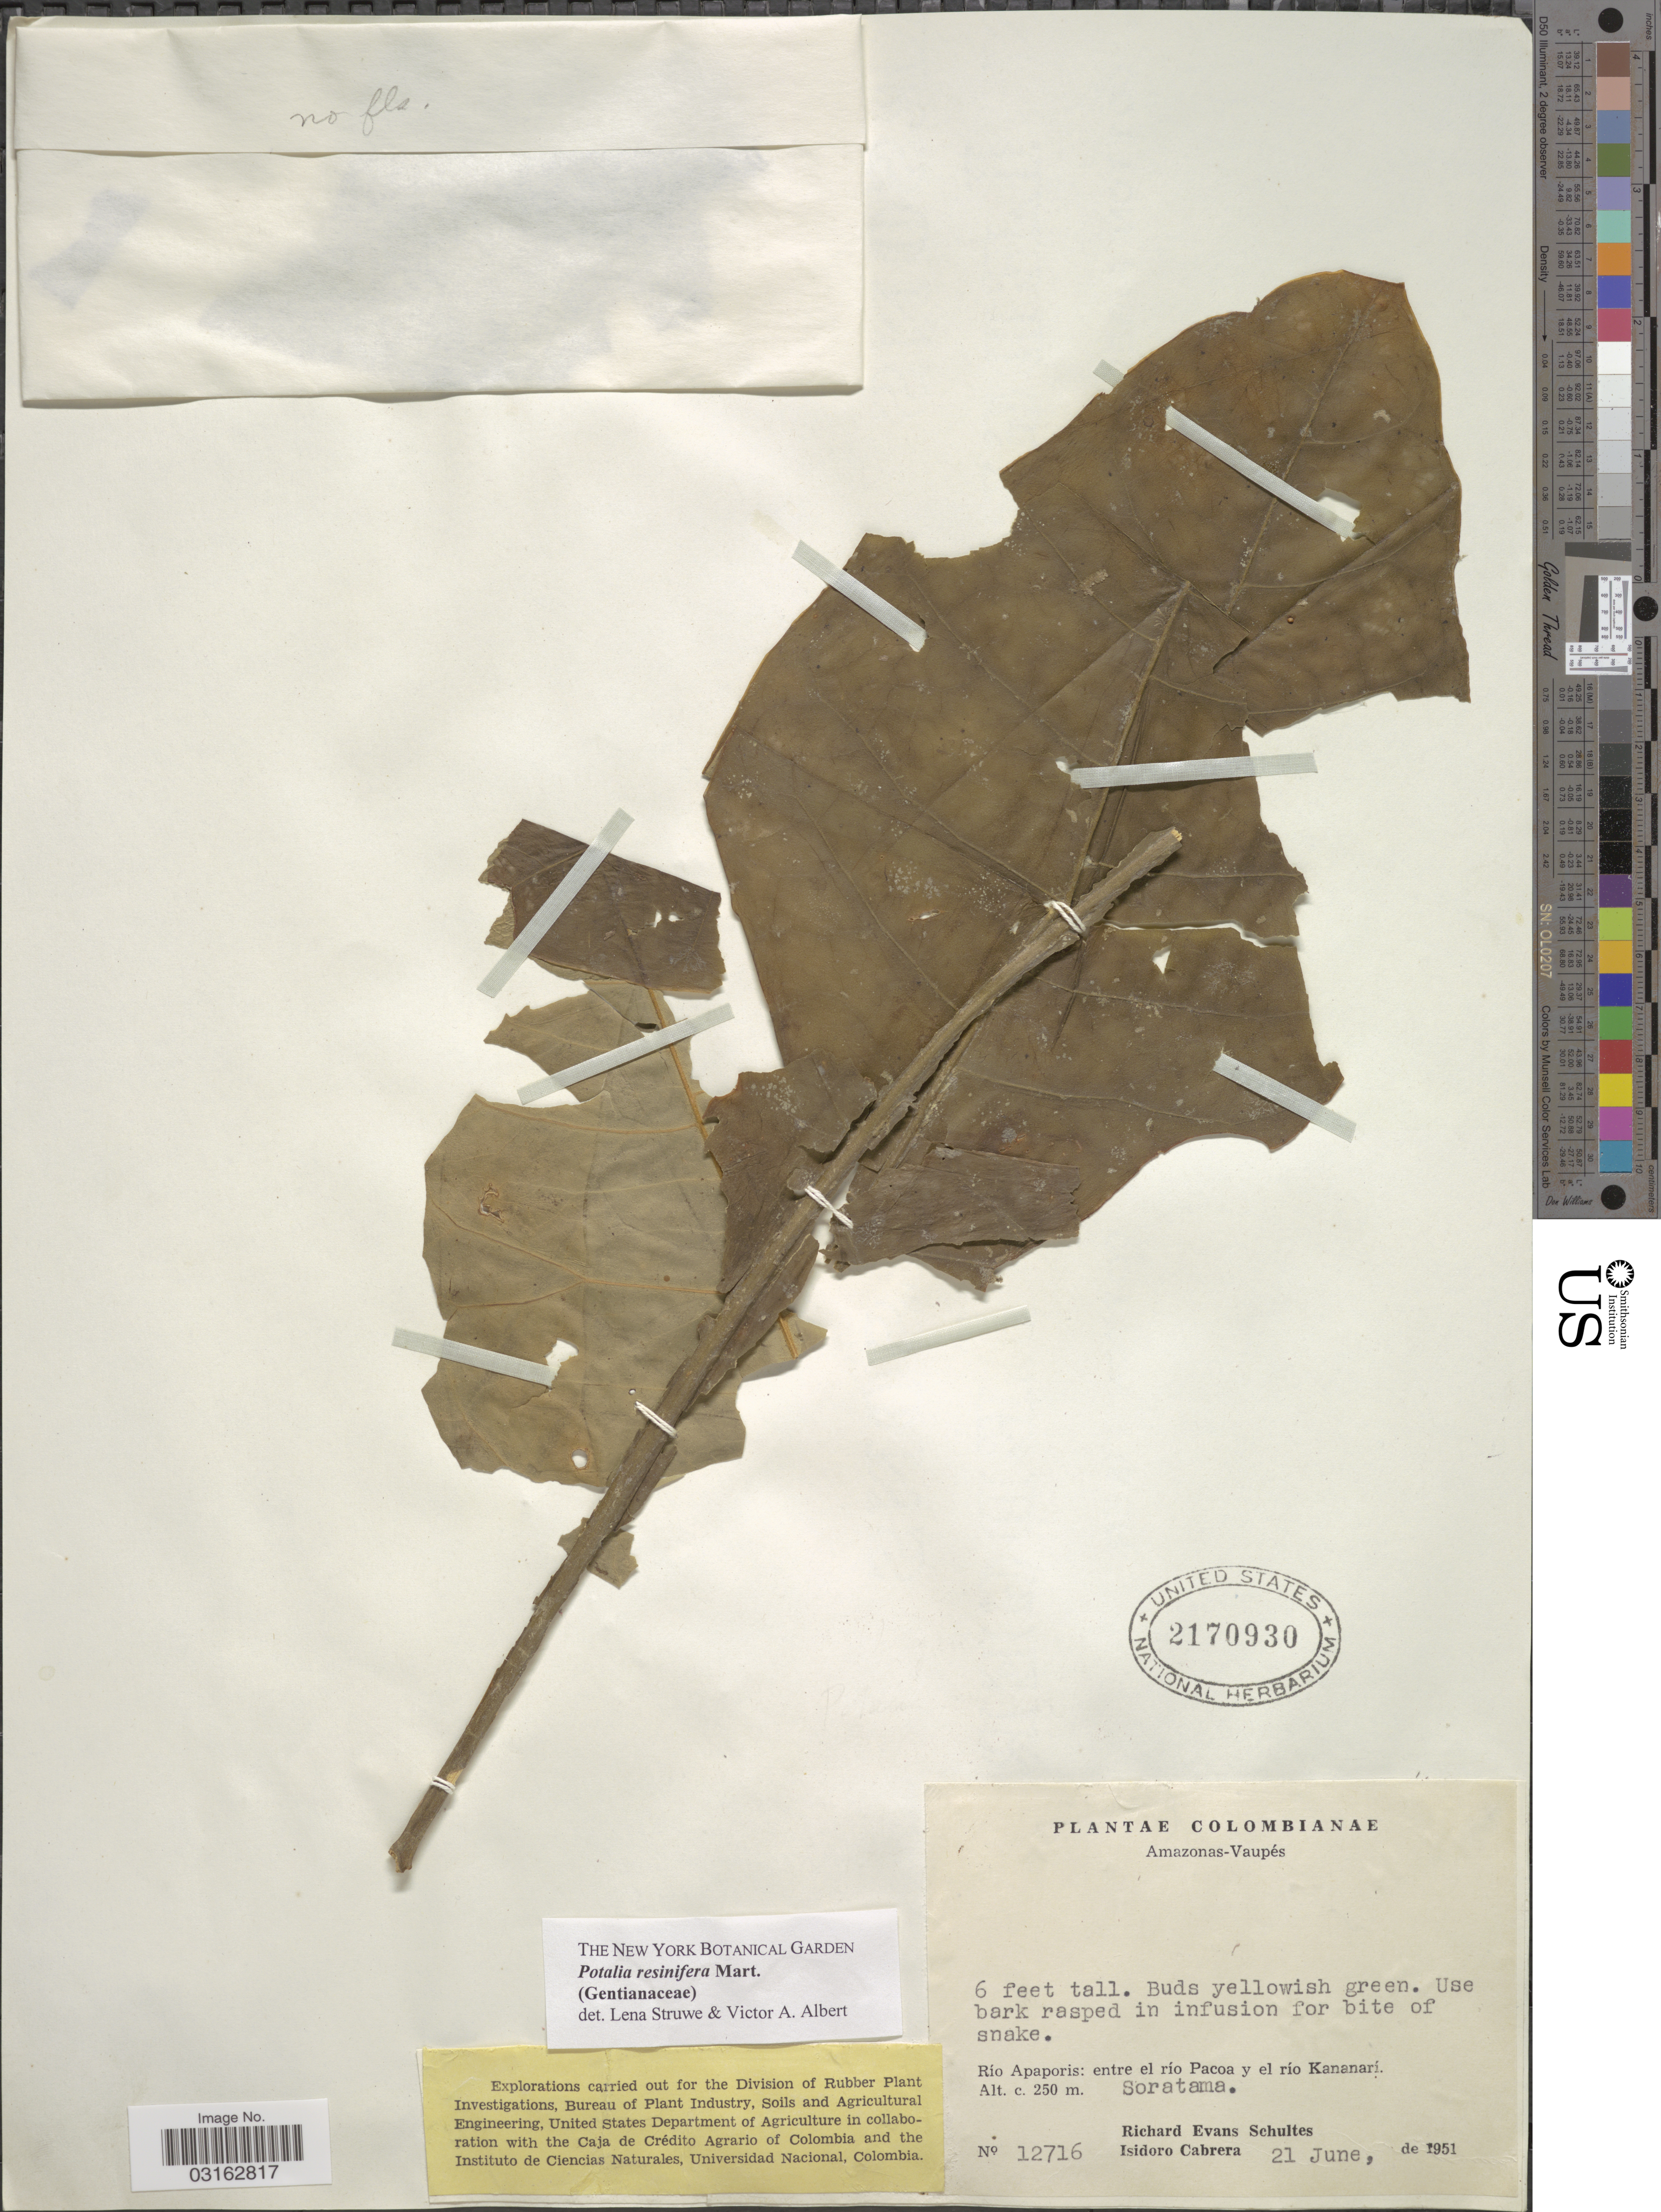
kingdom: Plantae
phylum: Tracheophyta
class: Magnoliopsida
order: Gentianales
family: Gentianaceae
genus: Potalia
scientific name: Potalia resinifera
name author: Mart.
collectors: R. E. Schultes & I. Cabrera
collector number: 12716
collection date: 1951-06-21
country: Colombia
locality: Amazonas-Vaupés, Río Apaporis: entre el río Pacoa y el río Kananarí, Soratama.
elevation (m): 250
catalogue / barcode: US 2170930